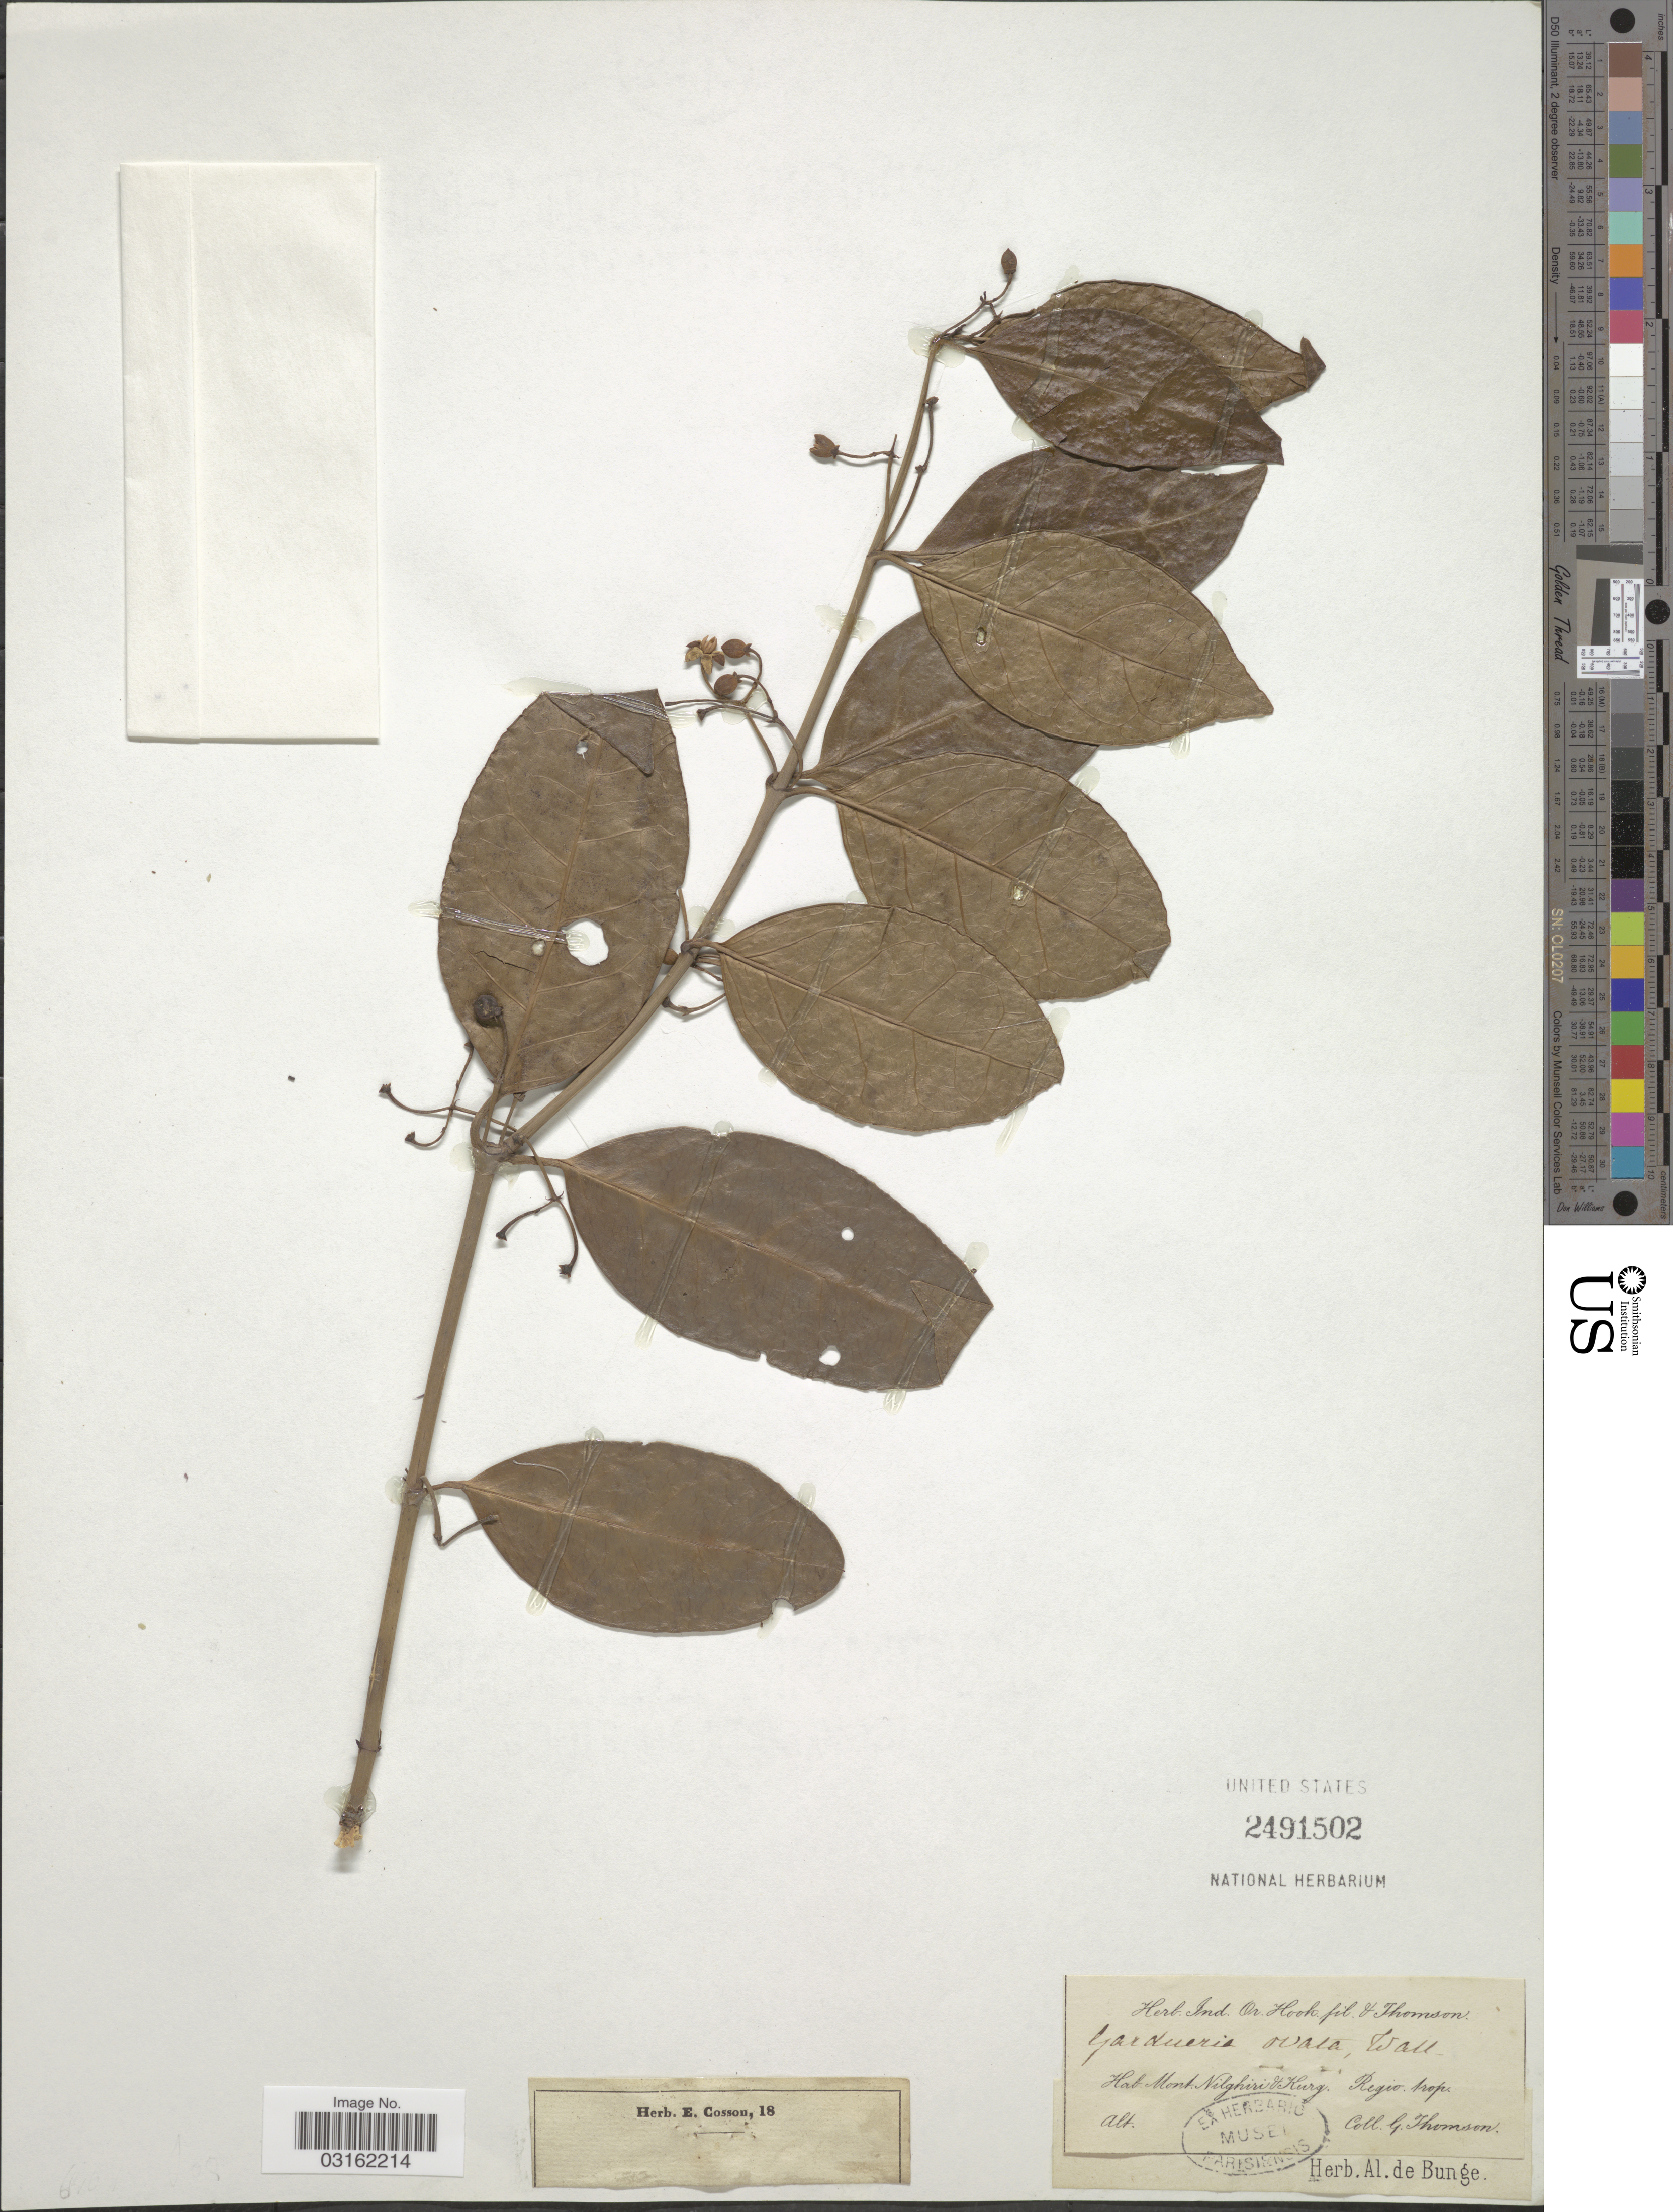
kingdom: Plantae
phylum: Tracheophyta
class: Magnoliopsida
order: Gentianales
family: Loganiaceae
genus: Gardneria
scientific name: Gardneria ovata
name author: Wall.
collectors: G. Thomson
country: India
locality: Mont. Nilghiri & Kurg. Regio. trop.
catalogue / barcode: US 2491502